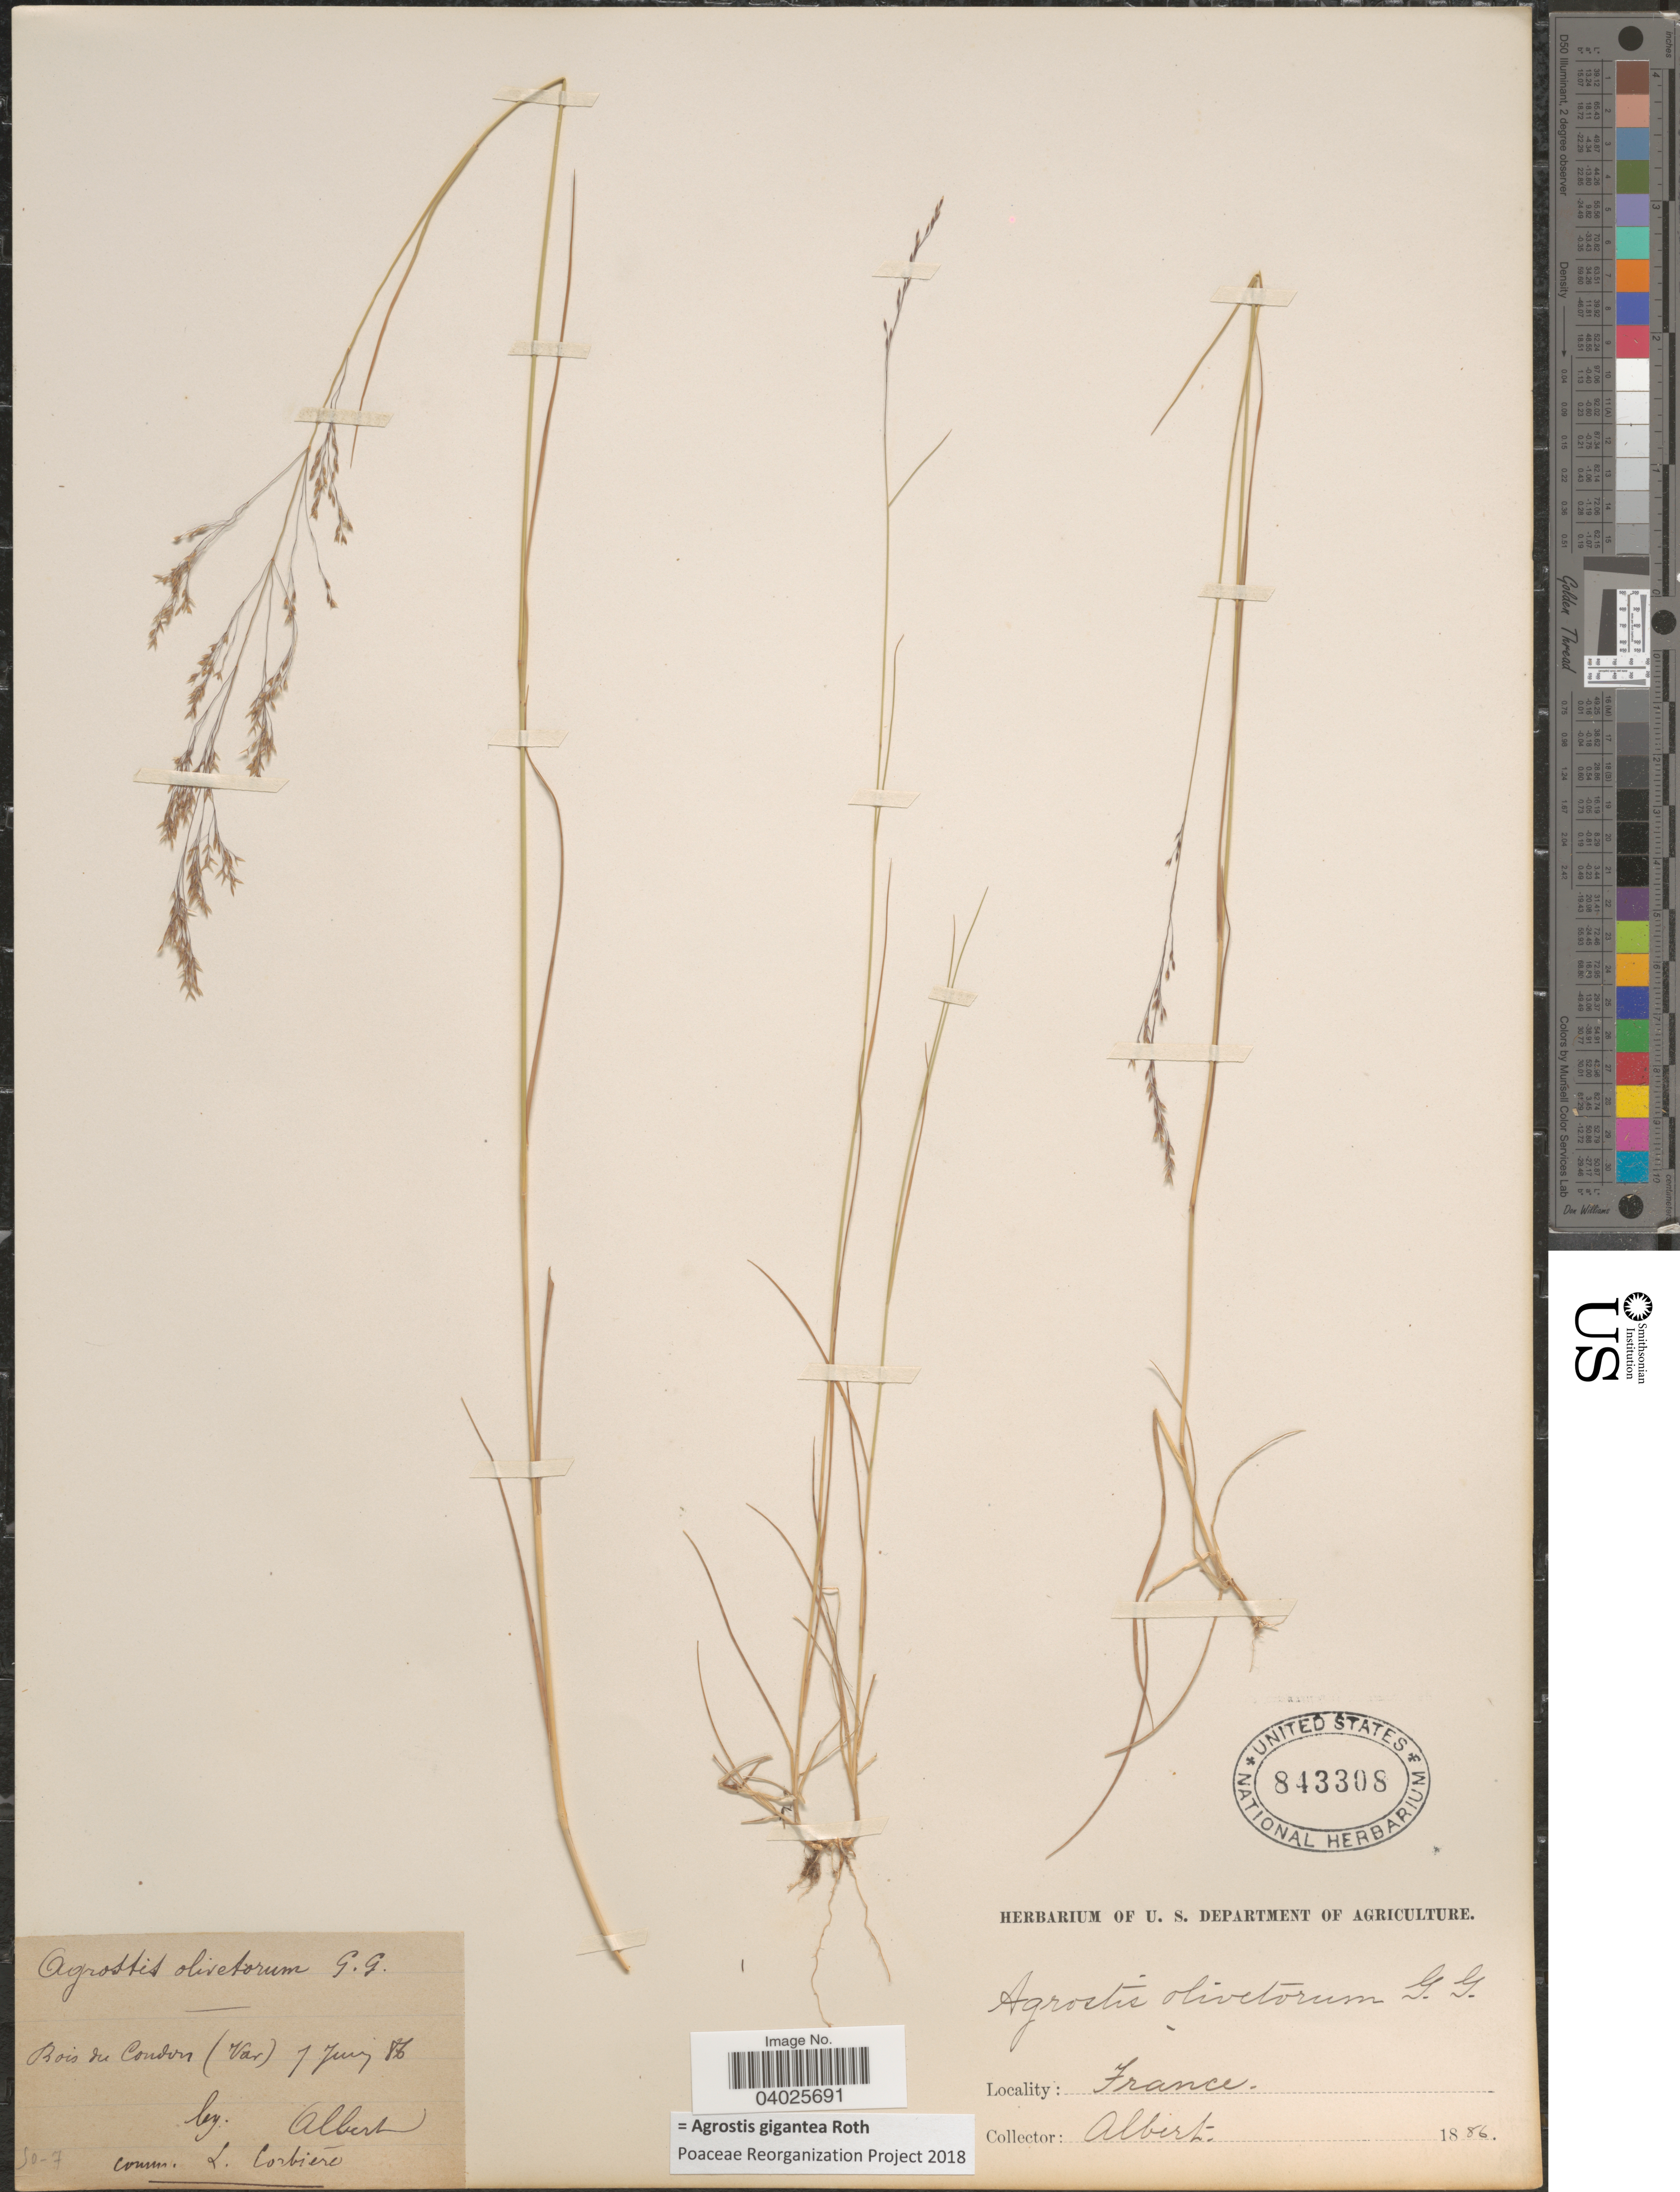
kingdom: Plantae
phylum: Tracheophyta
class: Liliopsida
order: Poales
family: Poaceae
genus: Agrostis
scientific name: Agrostis gigantea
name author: Roth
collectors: -- Albert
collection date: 1886-06-07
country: France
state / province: Provence-Alpes-Côte d'Azur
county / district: Var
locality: Bois du Condon (Var).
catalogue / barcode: US 843308